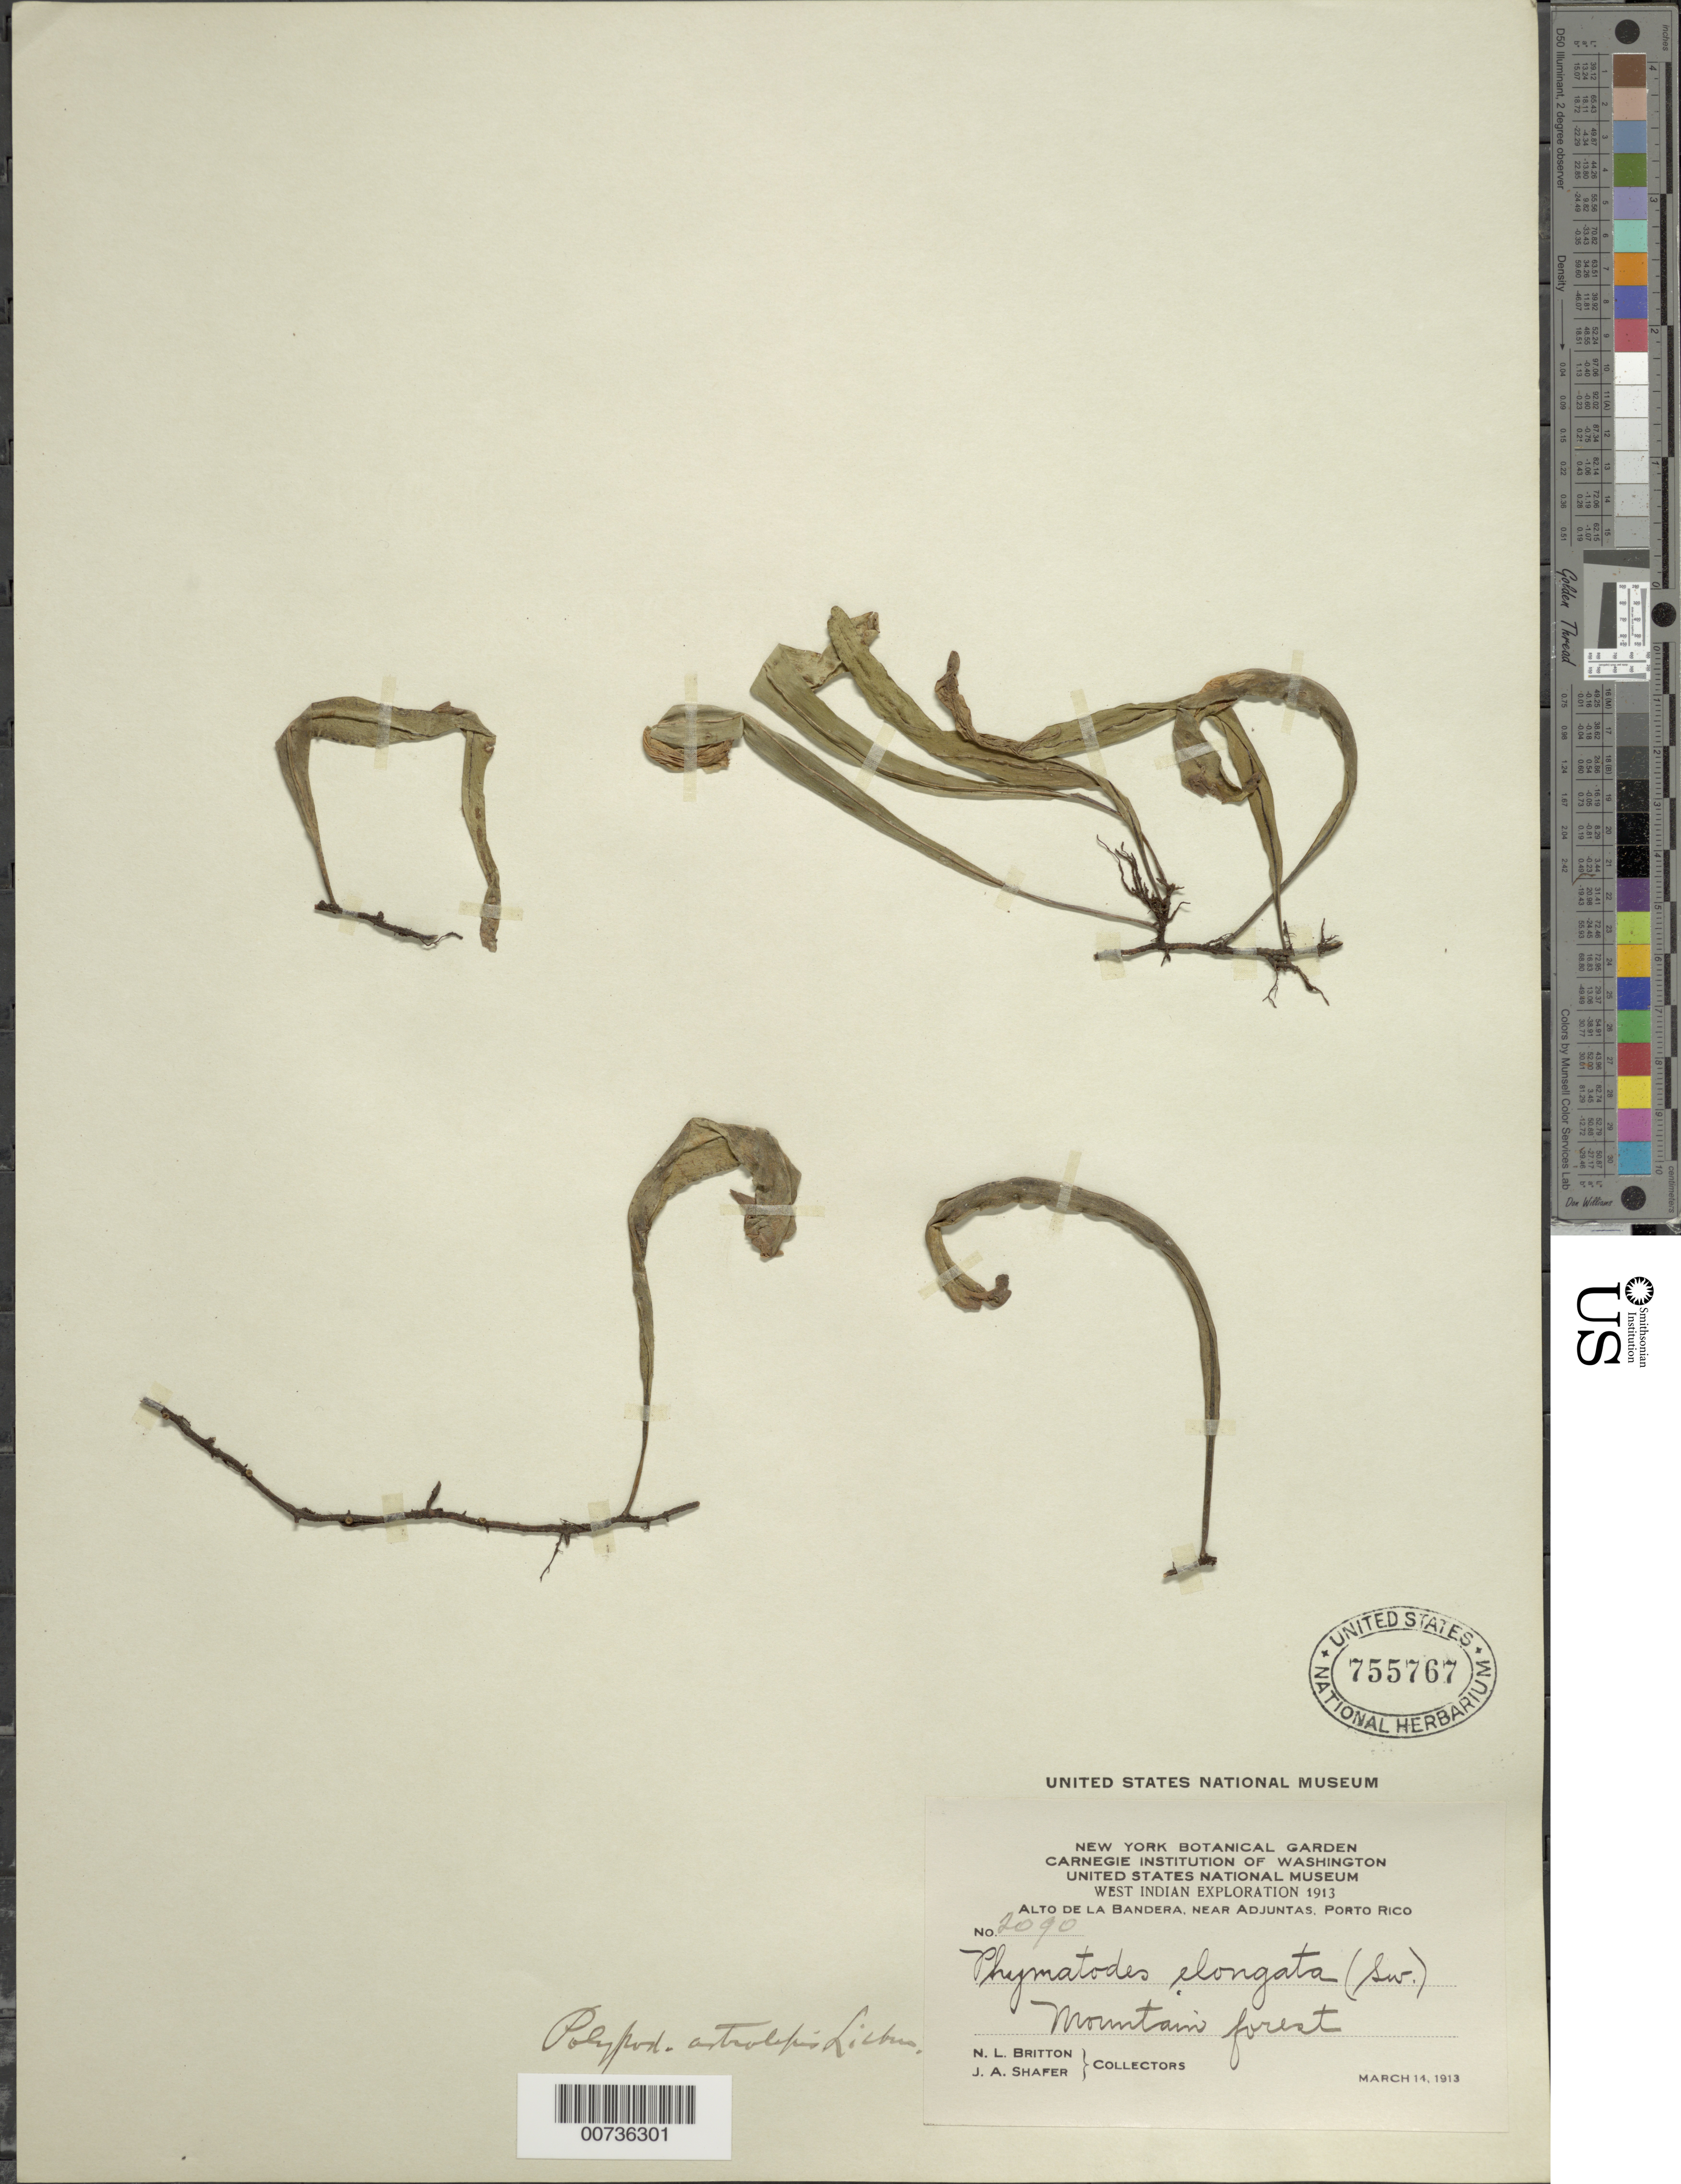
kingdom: Plantae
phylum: Tracheophyta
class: Polypodiopsida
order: Polypodiales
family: Polypodiaceae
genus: Pleopeltis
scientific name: Pleopeltis astrolepis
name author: (Liebm.) E. Fourn.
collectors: N. Britton & J. A. Shafer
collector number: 2090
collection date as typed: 14 Mar 1913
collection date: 1913-03-14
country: Puerto Rico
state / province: Adjuntas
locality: Alto de La Bandera, near Adjuntas. Mountain Forest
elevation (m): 700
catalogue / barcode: US 755767